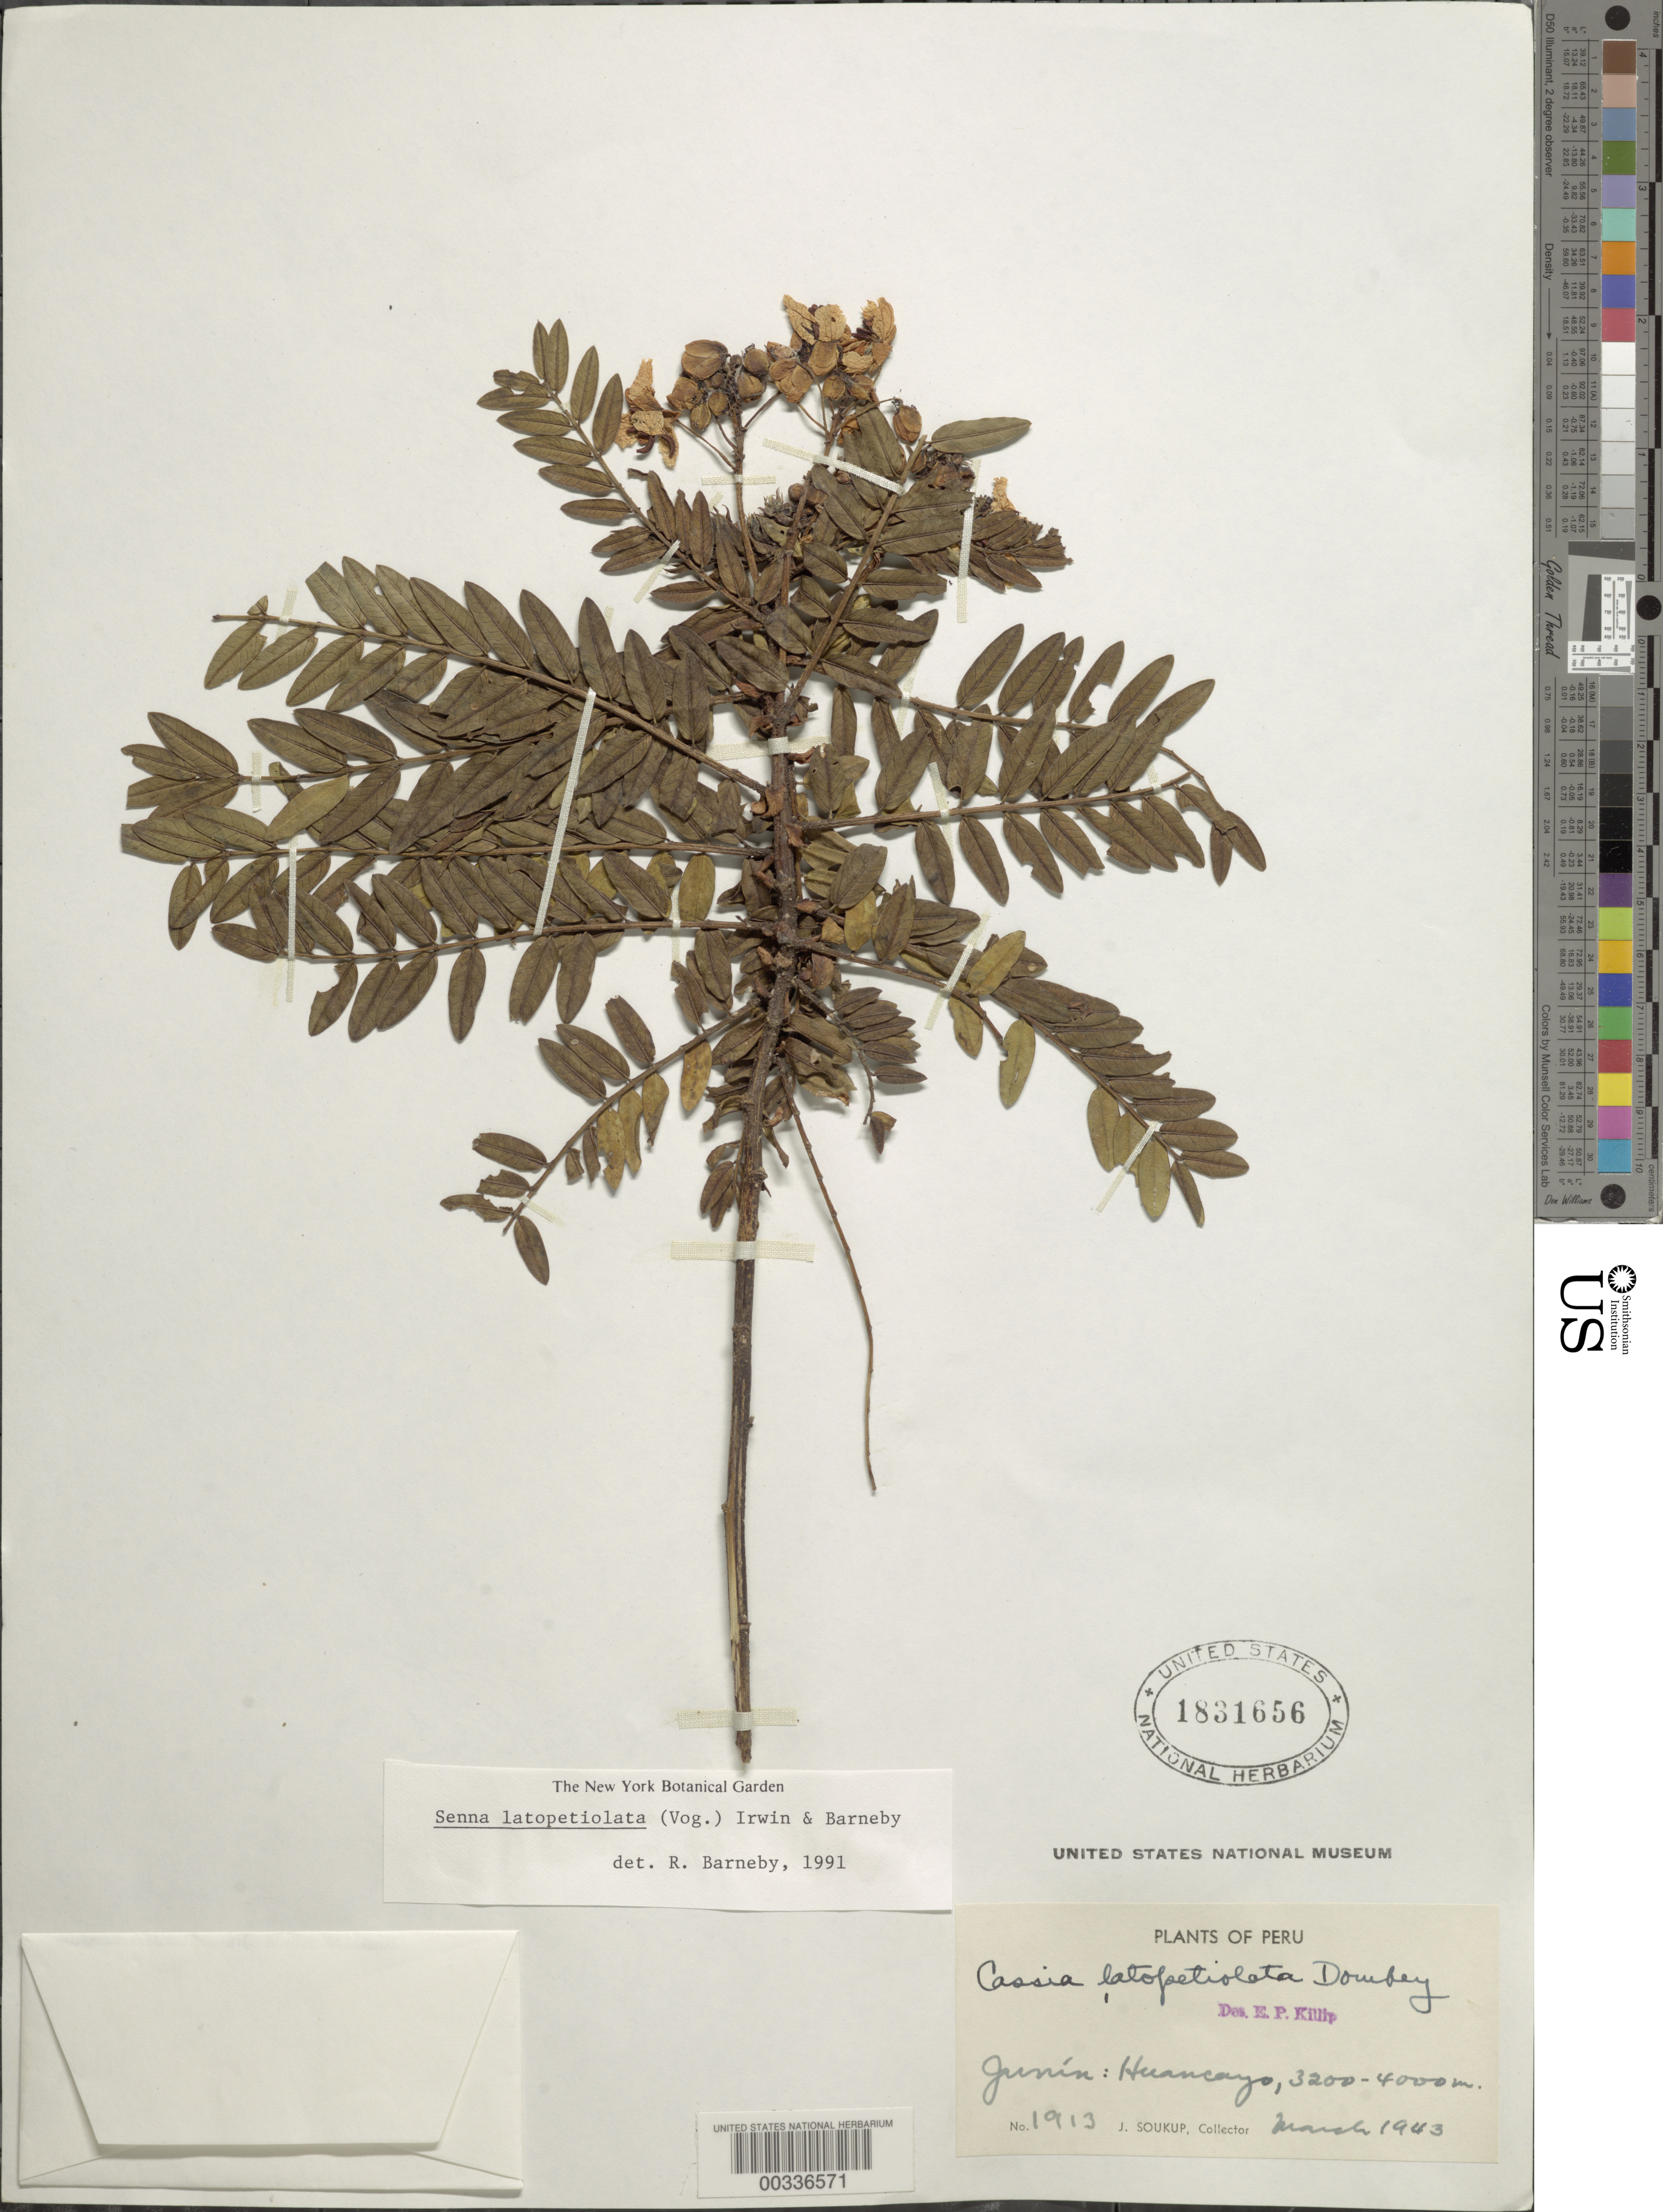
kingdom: Plantae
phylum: Tracheophyta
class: Magnoliopsida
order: Fabales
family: Fabaceae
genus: Senna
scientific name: Senna latopetiolata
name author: (Vogel) H.S. Irwin & Barneby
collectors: J. J. Soukup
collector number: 1913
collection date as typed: Mar 1943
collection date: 1943-03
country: Peru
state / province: Junín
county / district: Huancayo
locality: Huancayo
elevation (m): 3200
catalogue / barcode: US 1831656